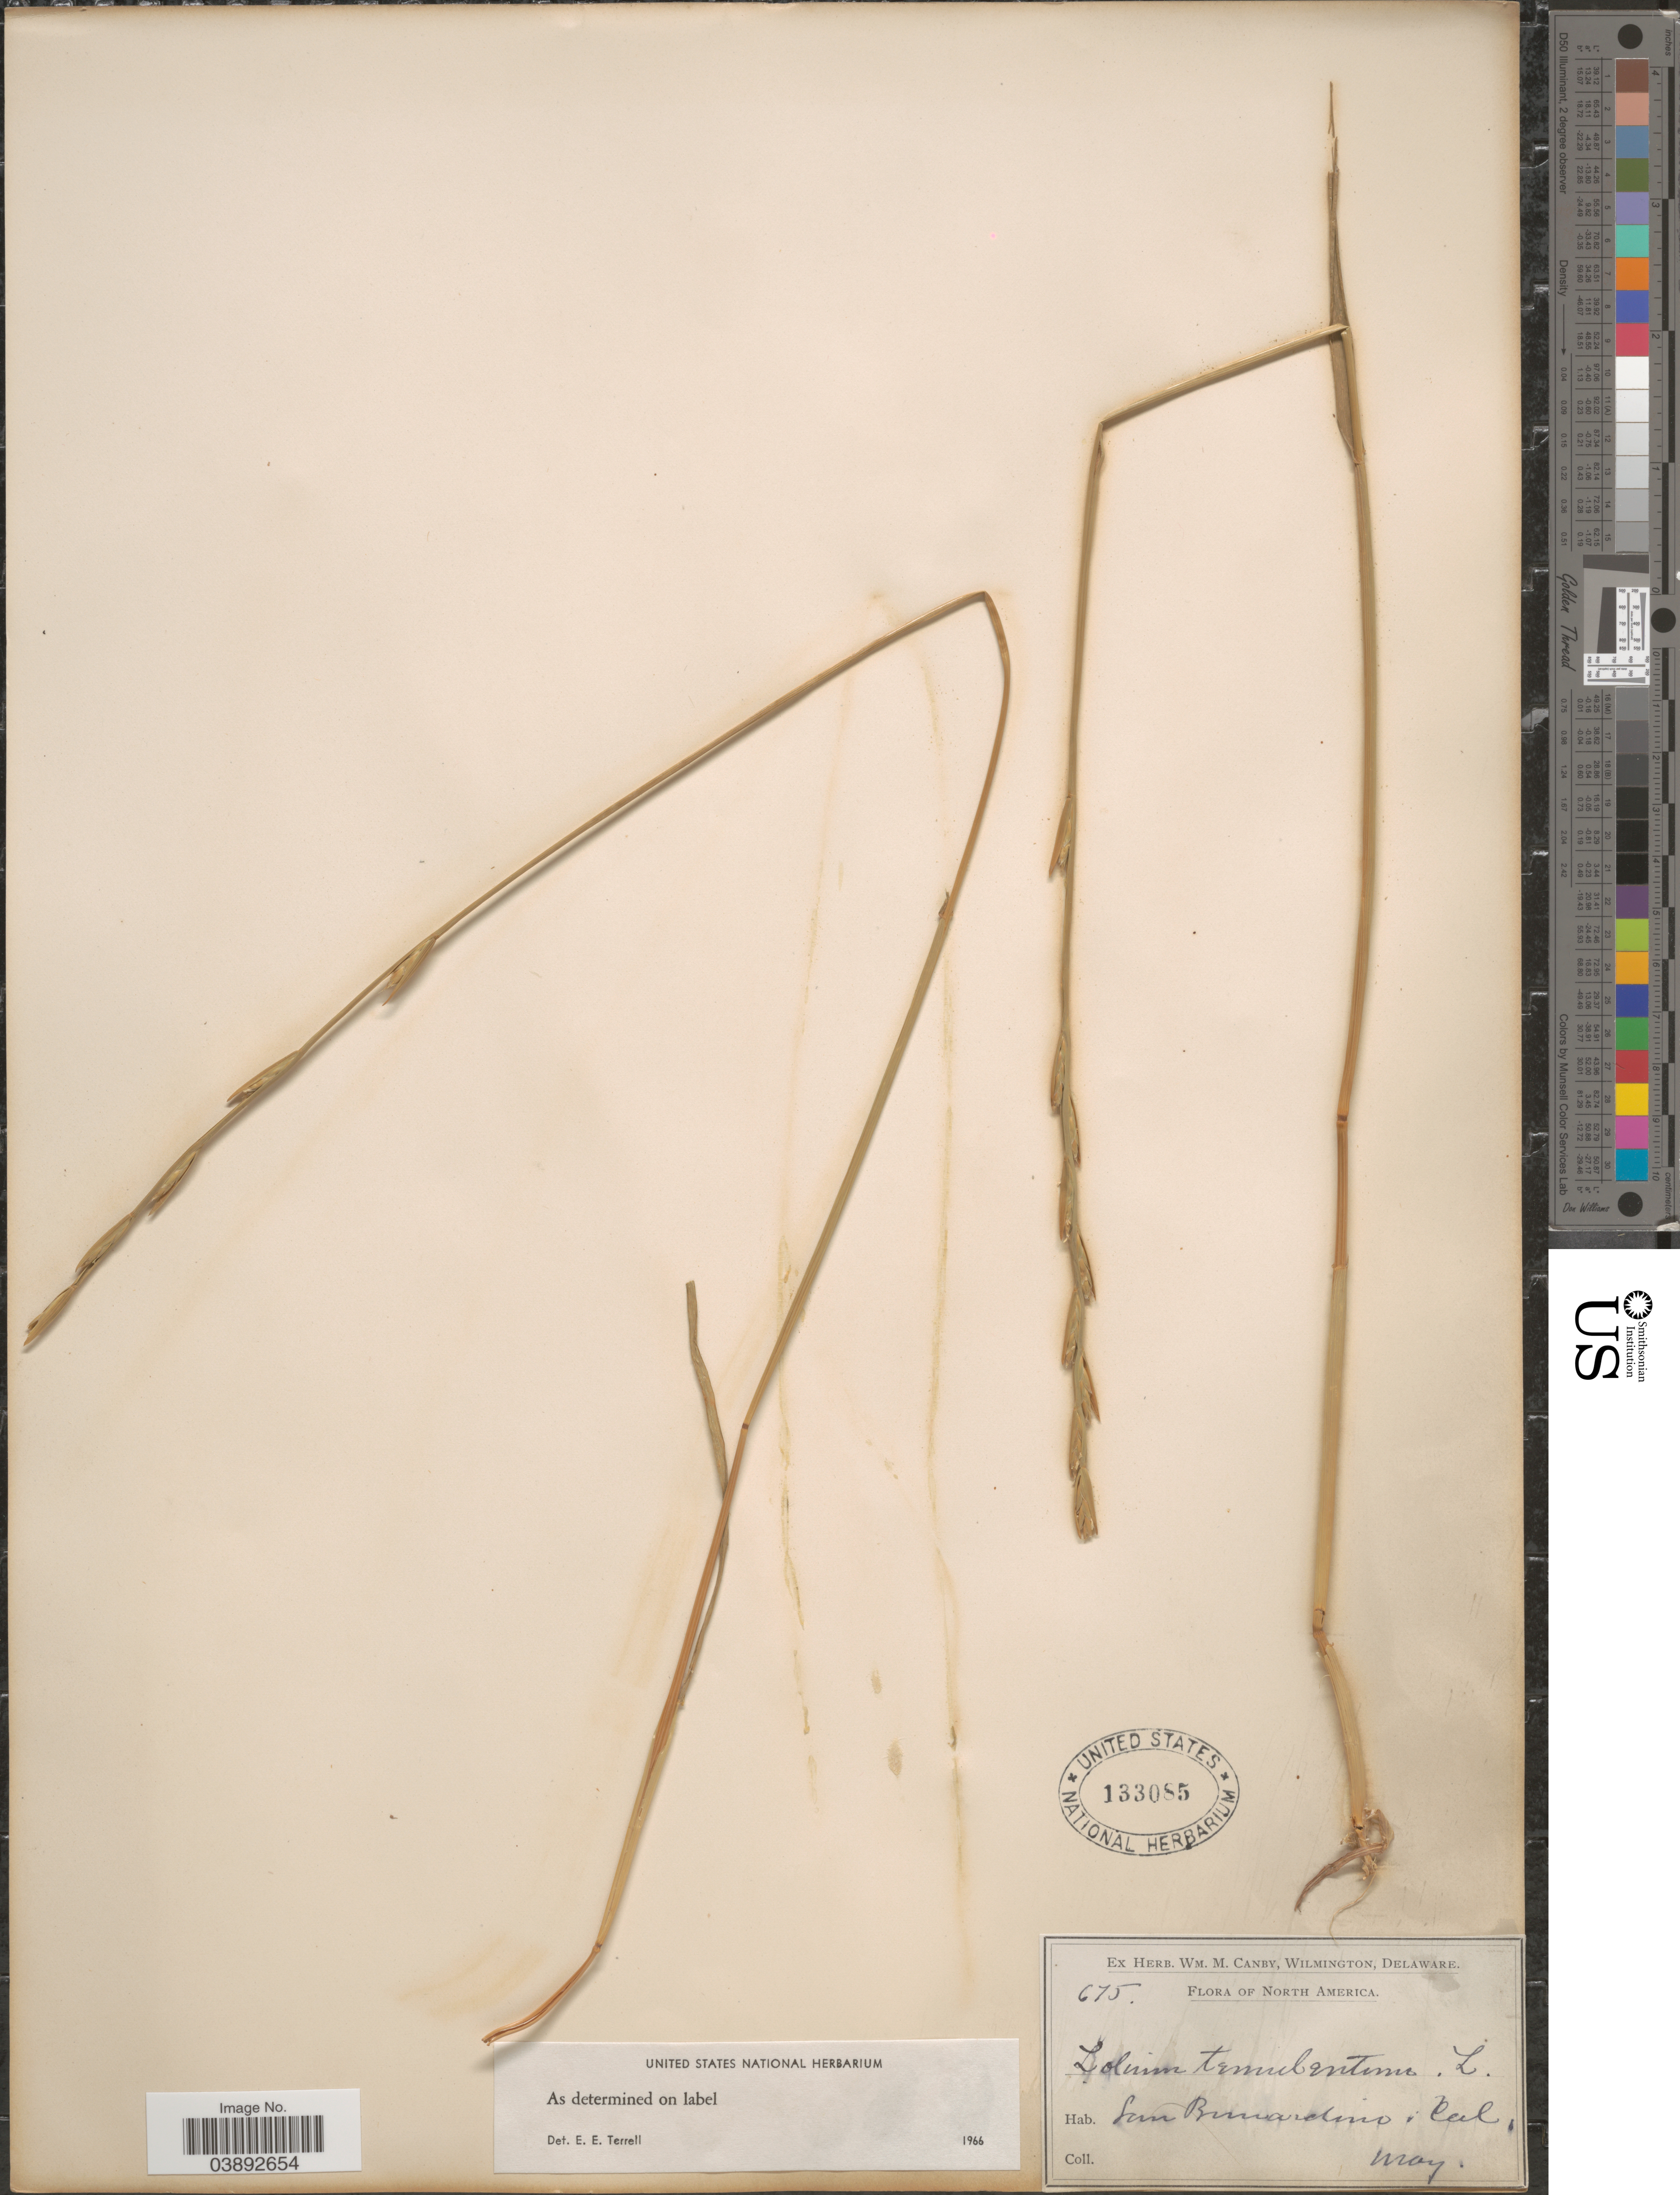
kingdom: Plantae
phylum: Tracheophyta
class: Liliopsida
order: Poales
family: Poaceae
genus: Lolium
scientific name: Lolium temulentum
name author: L.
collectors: ex herb. W.M. Canby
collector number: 675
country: United States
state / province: California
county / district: San Bernardino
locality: San Bernardino.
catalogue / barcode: US 133085